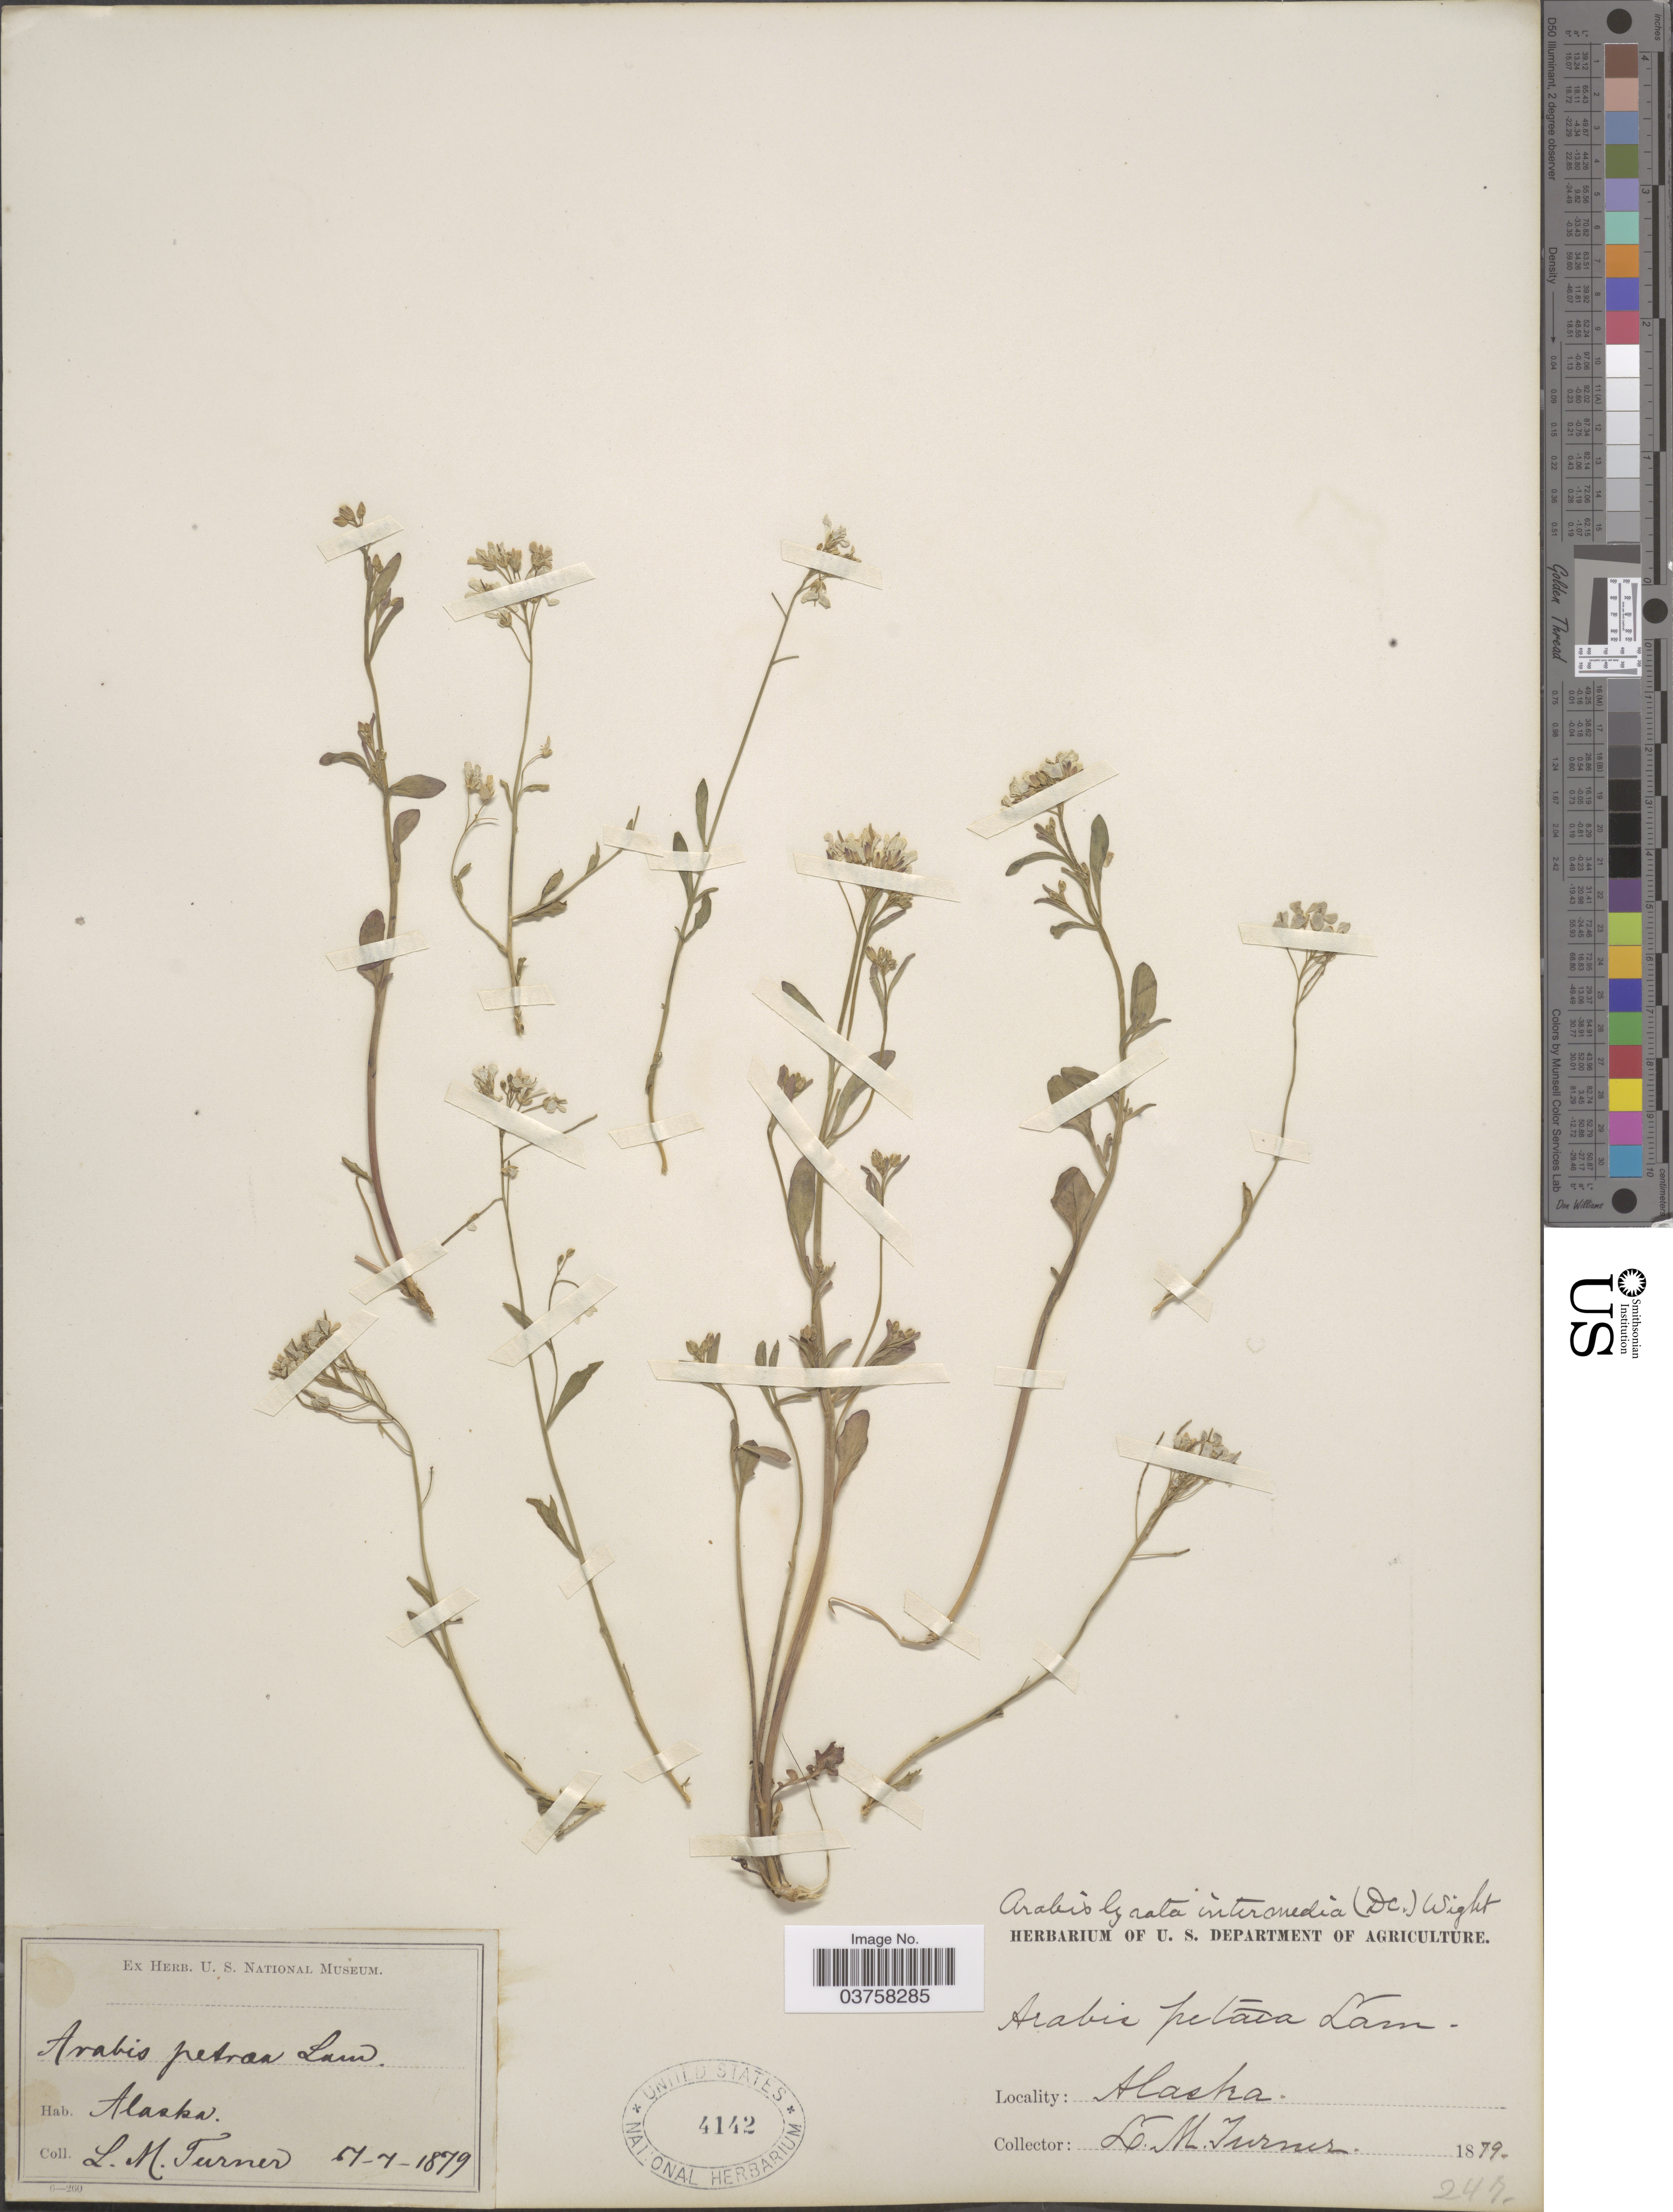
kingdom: Plantae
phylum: Tracheophyta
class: Magnoliopsida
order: Brassicales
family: Brassicaceae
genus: Arabidopsis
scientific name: Arabidopsis lyrata subsp. kamchatica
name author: (Fisch. ex DC.) O'Kane & Al-Shehbaz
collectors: L. M. Turner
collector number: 247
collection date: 1879-07-07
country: United States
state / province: Alaska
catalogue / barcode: US 4142